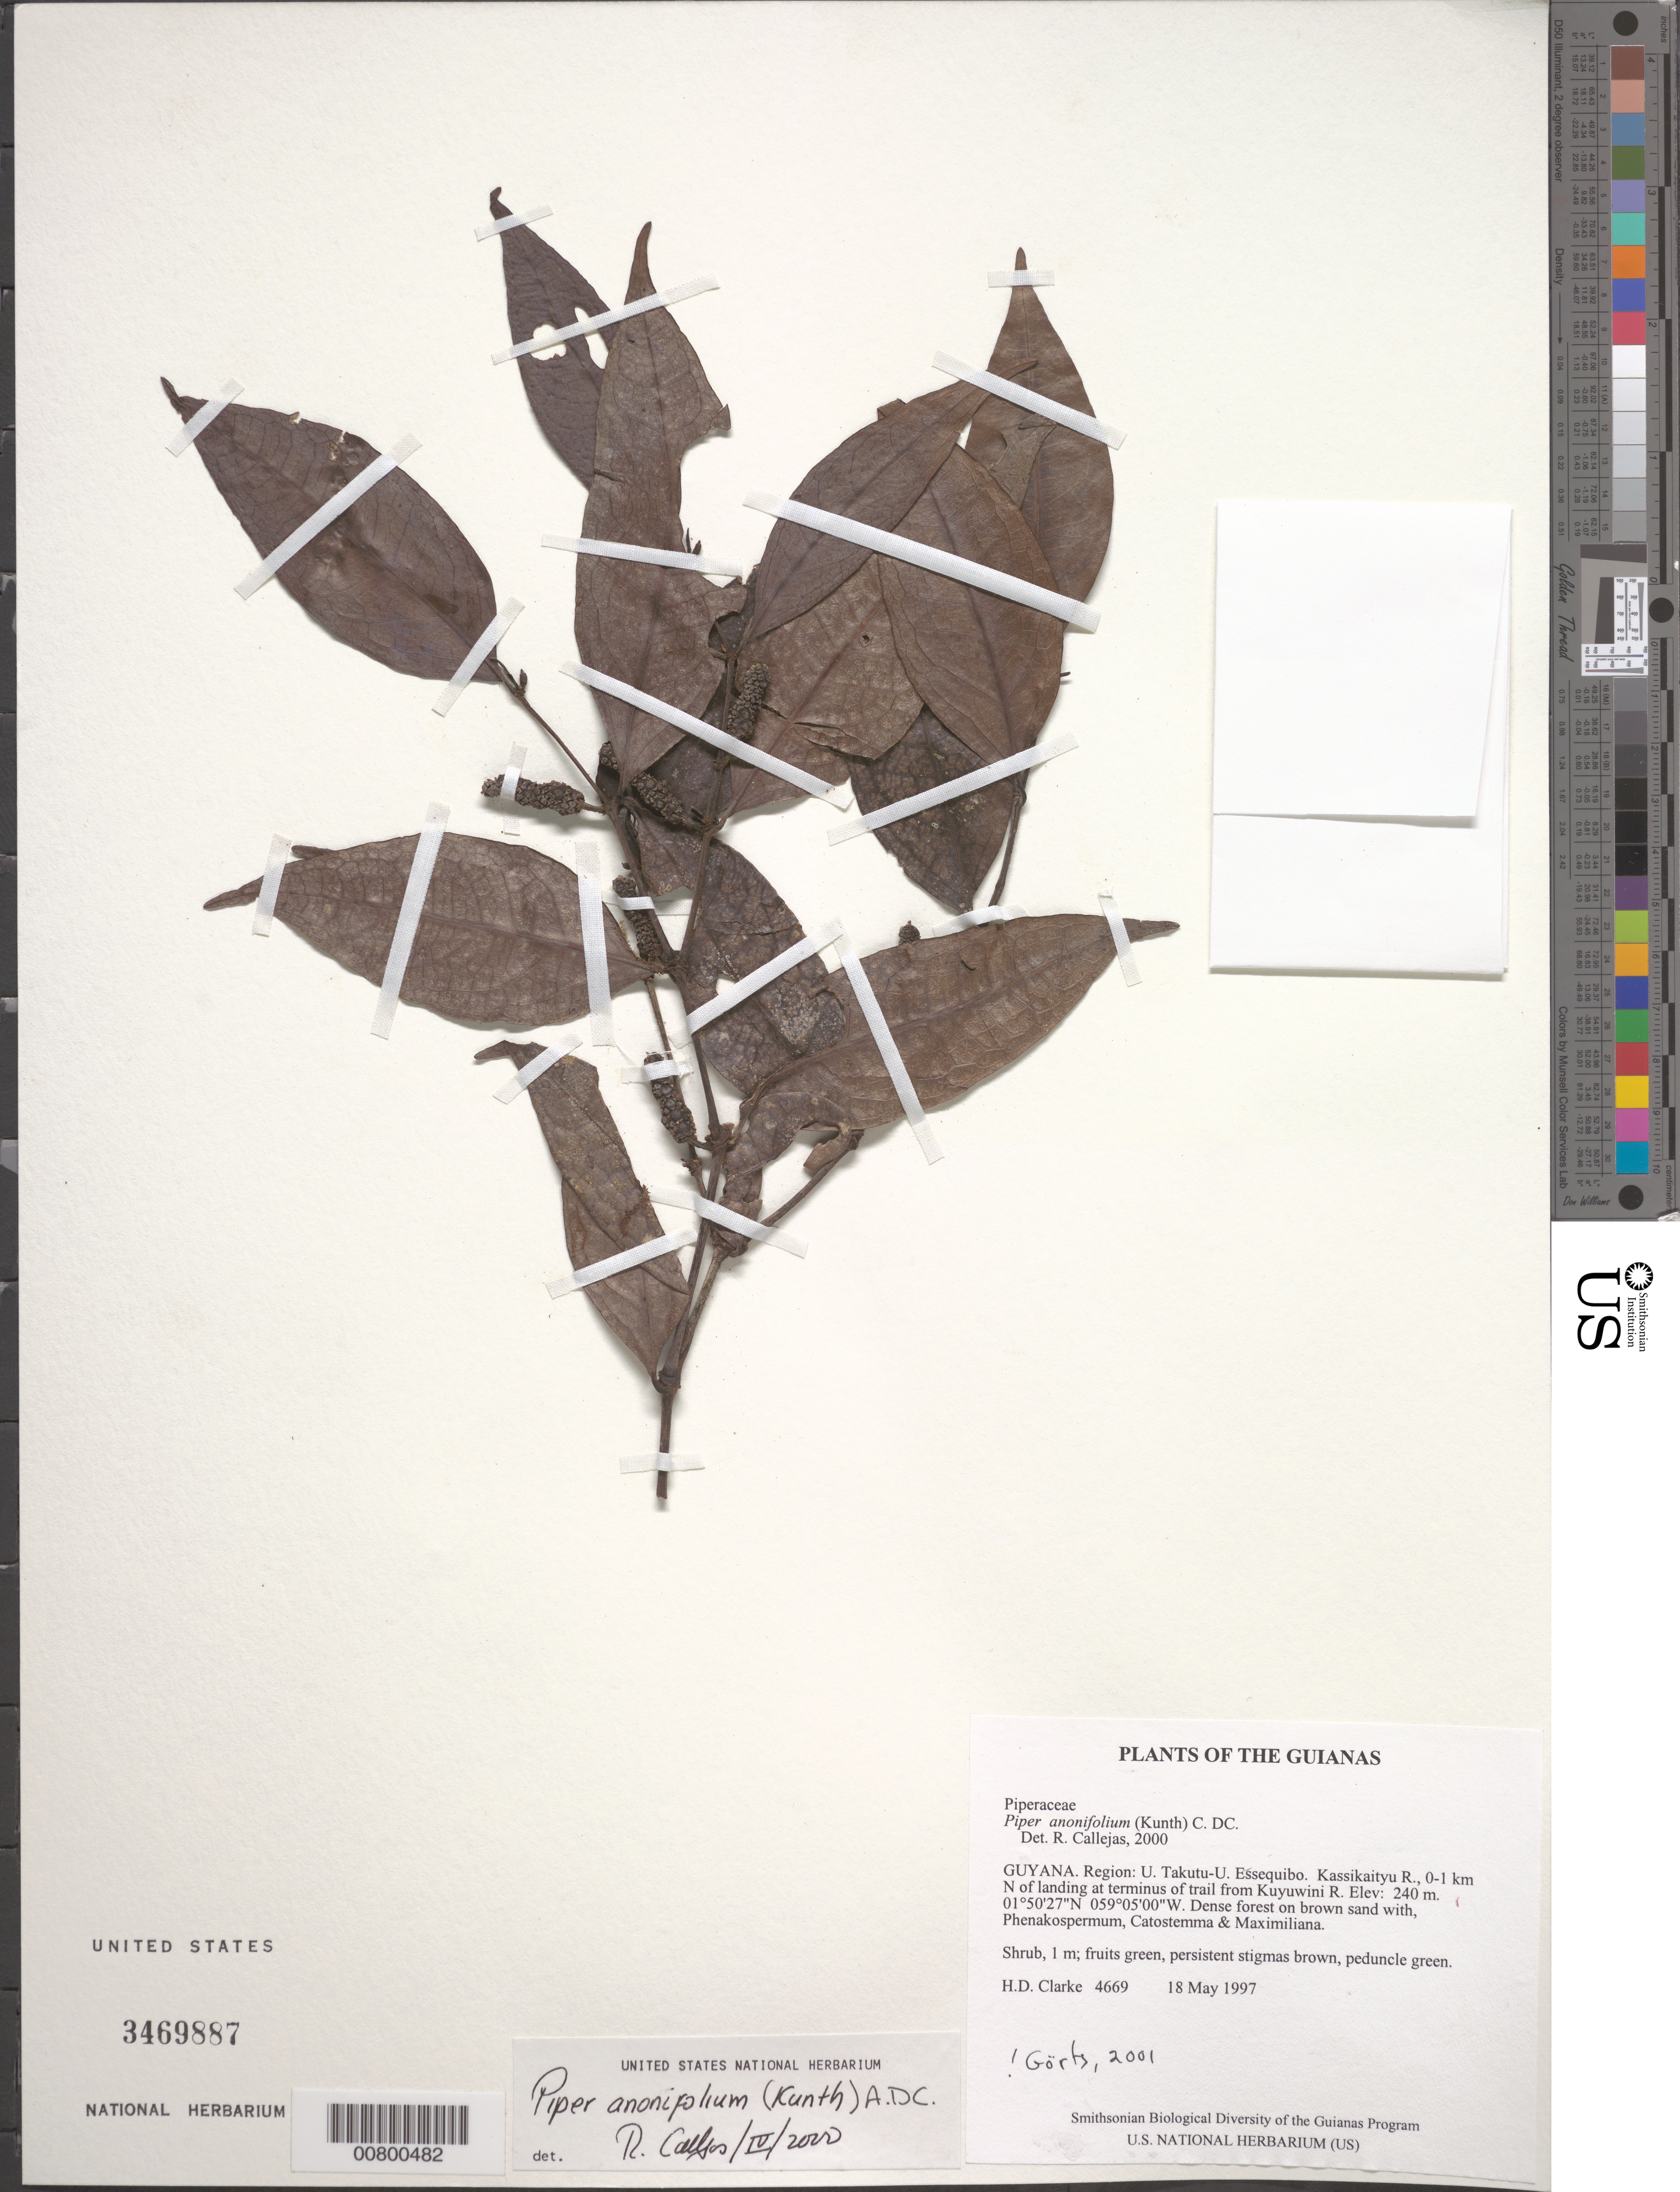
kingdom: Plantae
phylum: Tracheophyta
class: Magnoliopsida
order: Piperales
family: Piperaceae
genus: Piper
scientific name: Piper anonifolium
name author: (Kunth) C. DC.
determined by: Görts-van Rijn, A. R. A.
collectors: H. D. Clarke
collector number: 4669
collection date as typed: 18 May 1997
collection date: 1997-05-18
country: Guyana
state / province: U. Takutu-U. Essequibo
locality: Kassikaityu R., 0-1 km N of landing at terminus of trail from Kuyuwini R.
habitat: Dense forest on brown sand with, Phenakospermum, Catostemma & Maximiliana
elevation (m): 240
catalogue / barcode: US 3469887